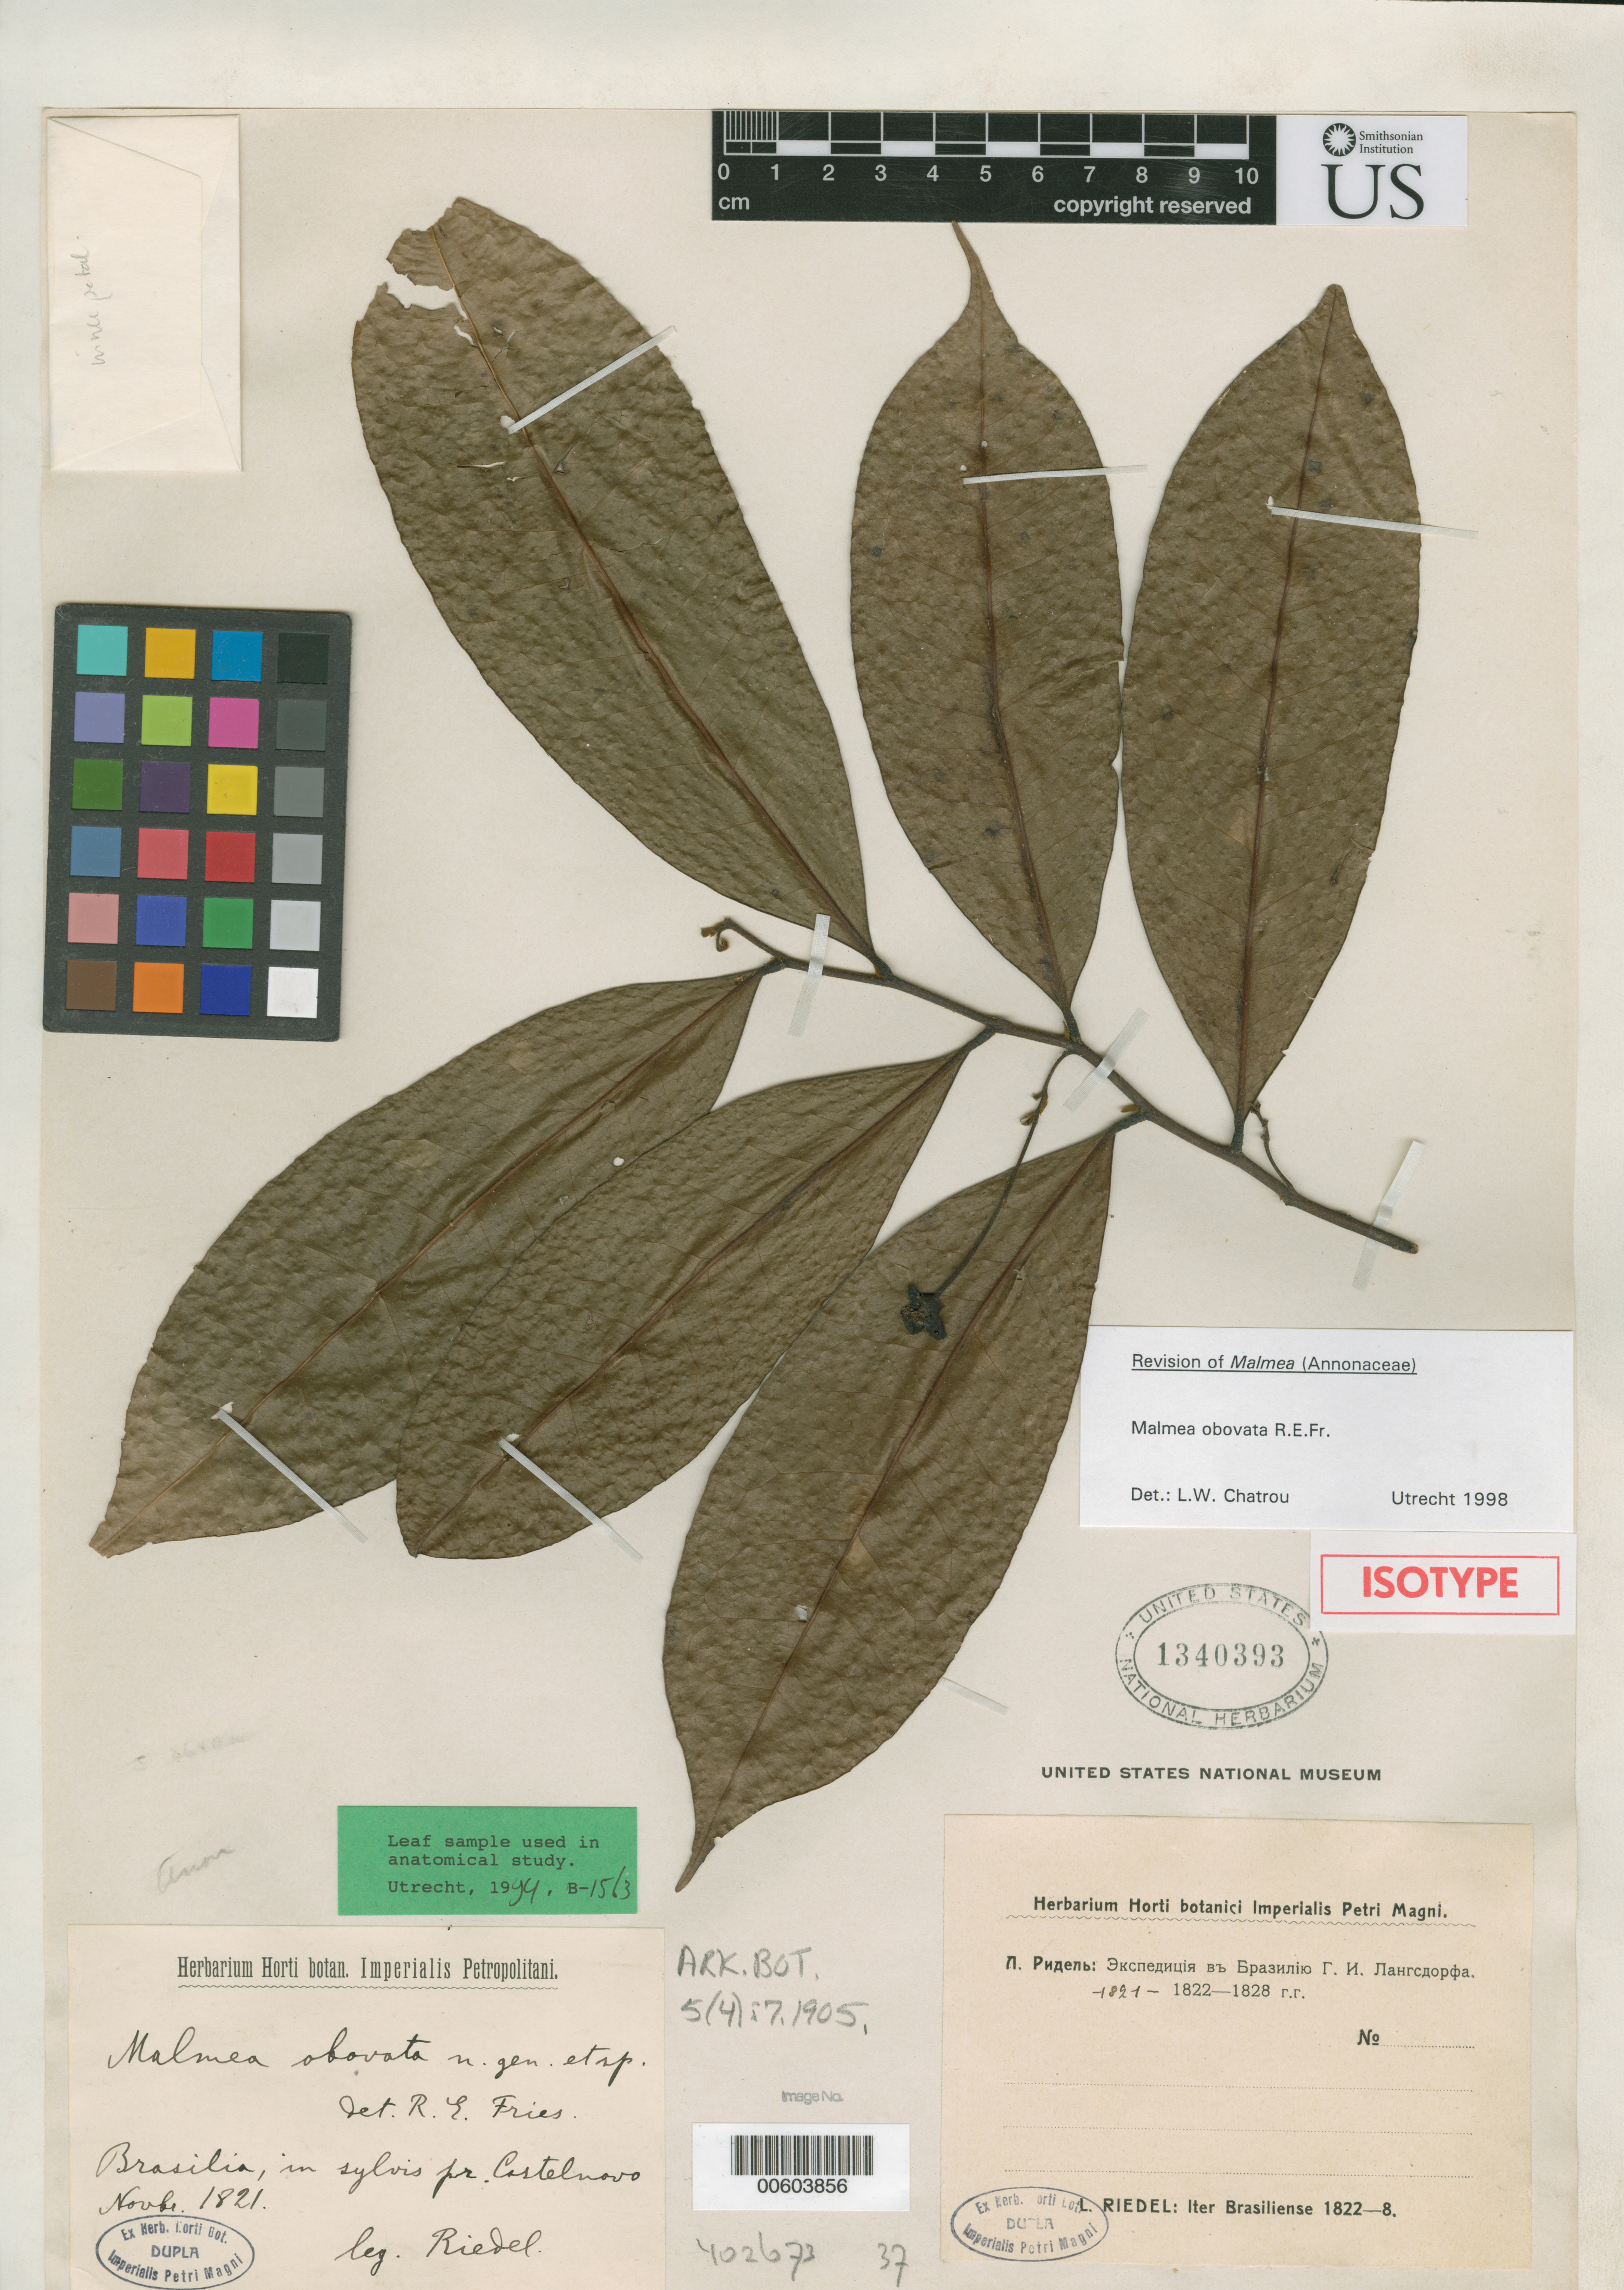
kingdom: Plantae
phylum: Tracheophyta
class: Magnoliopsida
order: Magnoliales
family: Annonaceae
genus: Malmea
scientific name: Malmea obovata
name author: R.E. Fr.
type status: Isotype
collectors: L. Riedel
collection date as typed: Nov 1821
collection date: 1821-11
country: Brazil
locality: In Sylvis Pr. Castelnovo.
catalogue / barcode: US 1340393